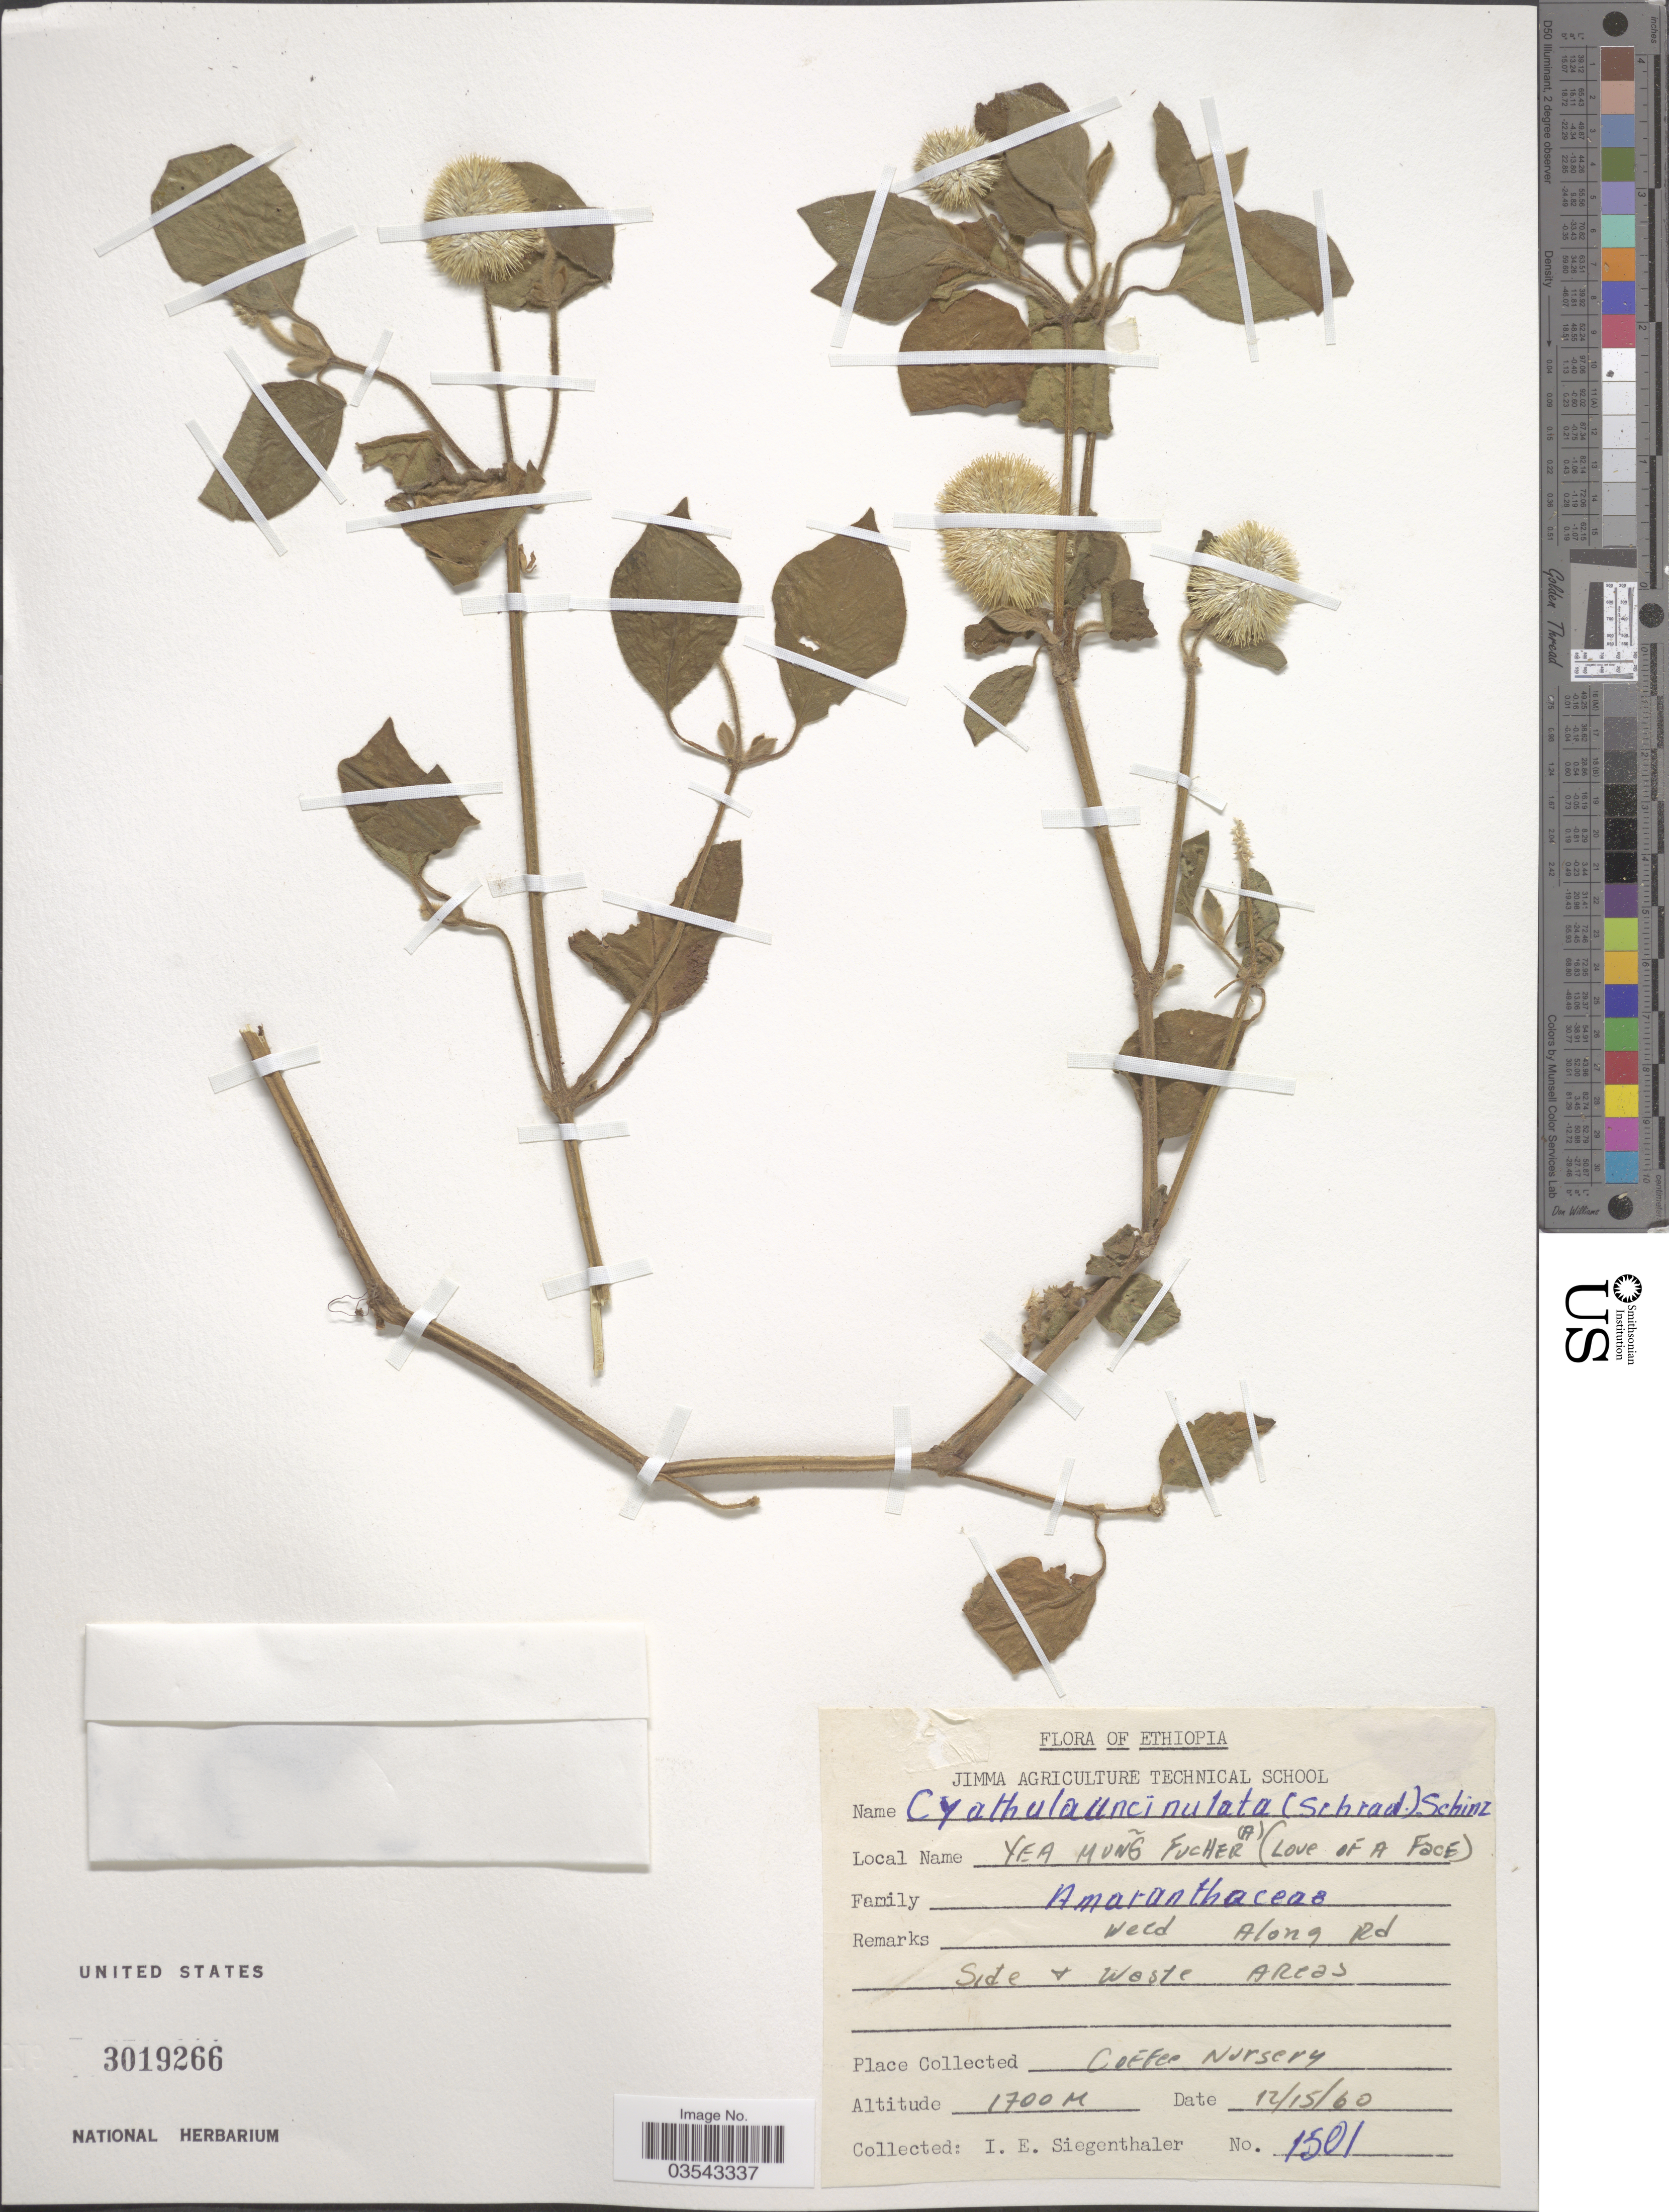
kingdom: Plantae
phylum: Tracheophyta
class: Magnoliopsida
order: Caryophyllales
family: Amaranthaceae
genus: Cyathula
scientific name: Cyathula uncinulata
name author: (Schrad.) Schinz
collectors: I. Siegenthaler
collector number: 1501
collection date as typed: Transcribed d/m/y: 15/12/60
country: Ethiopia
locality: Coefer Nursery.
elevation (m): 1700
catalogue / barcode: US 3019266